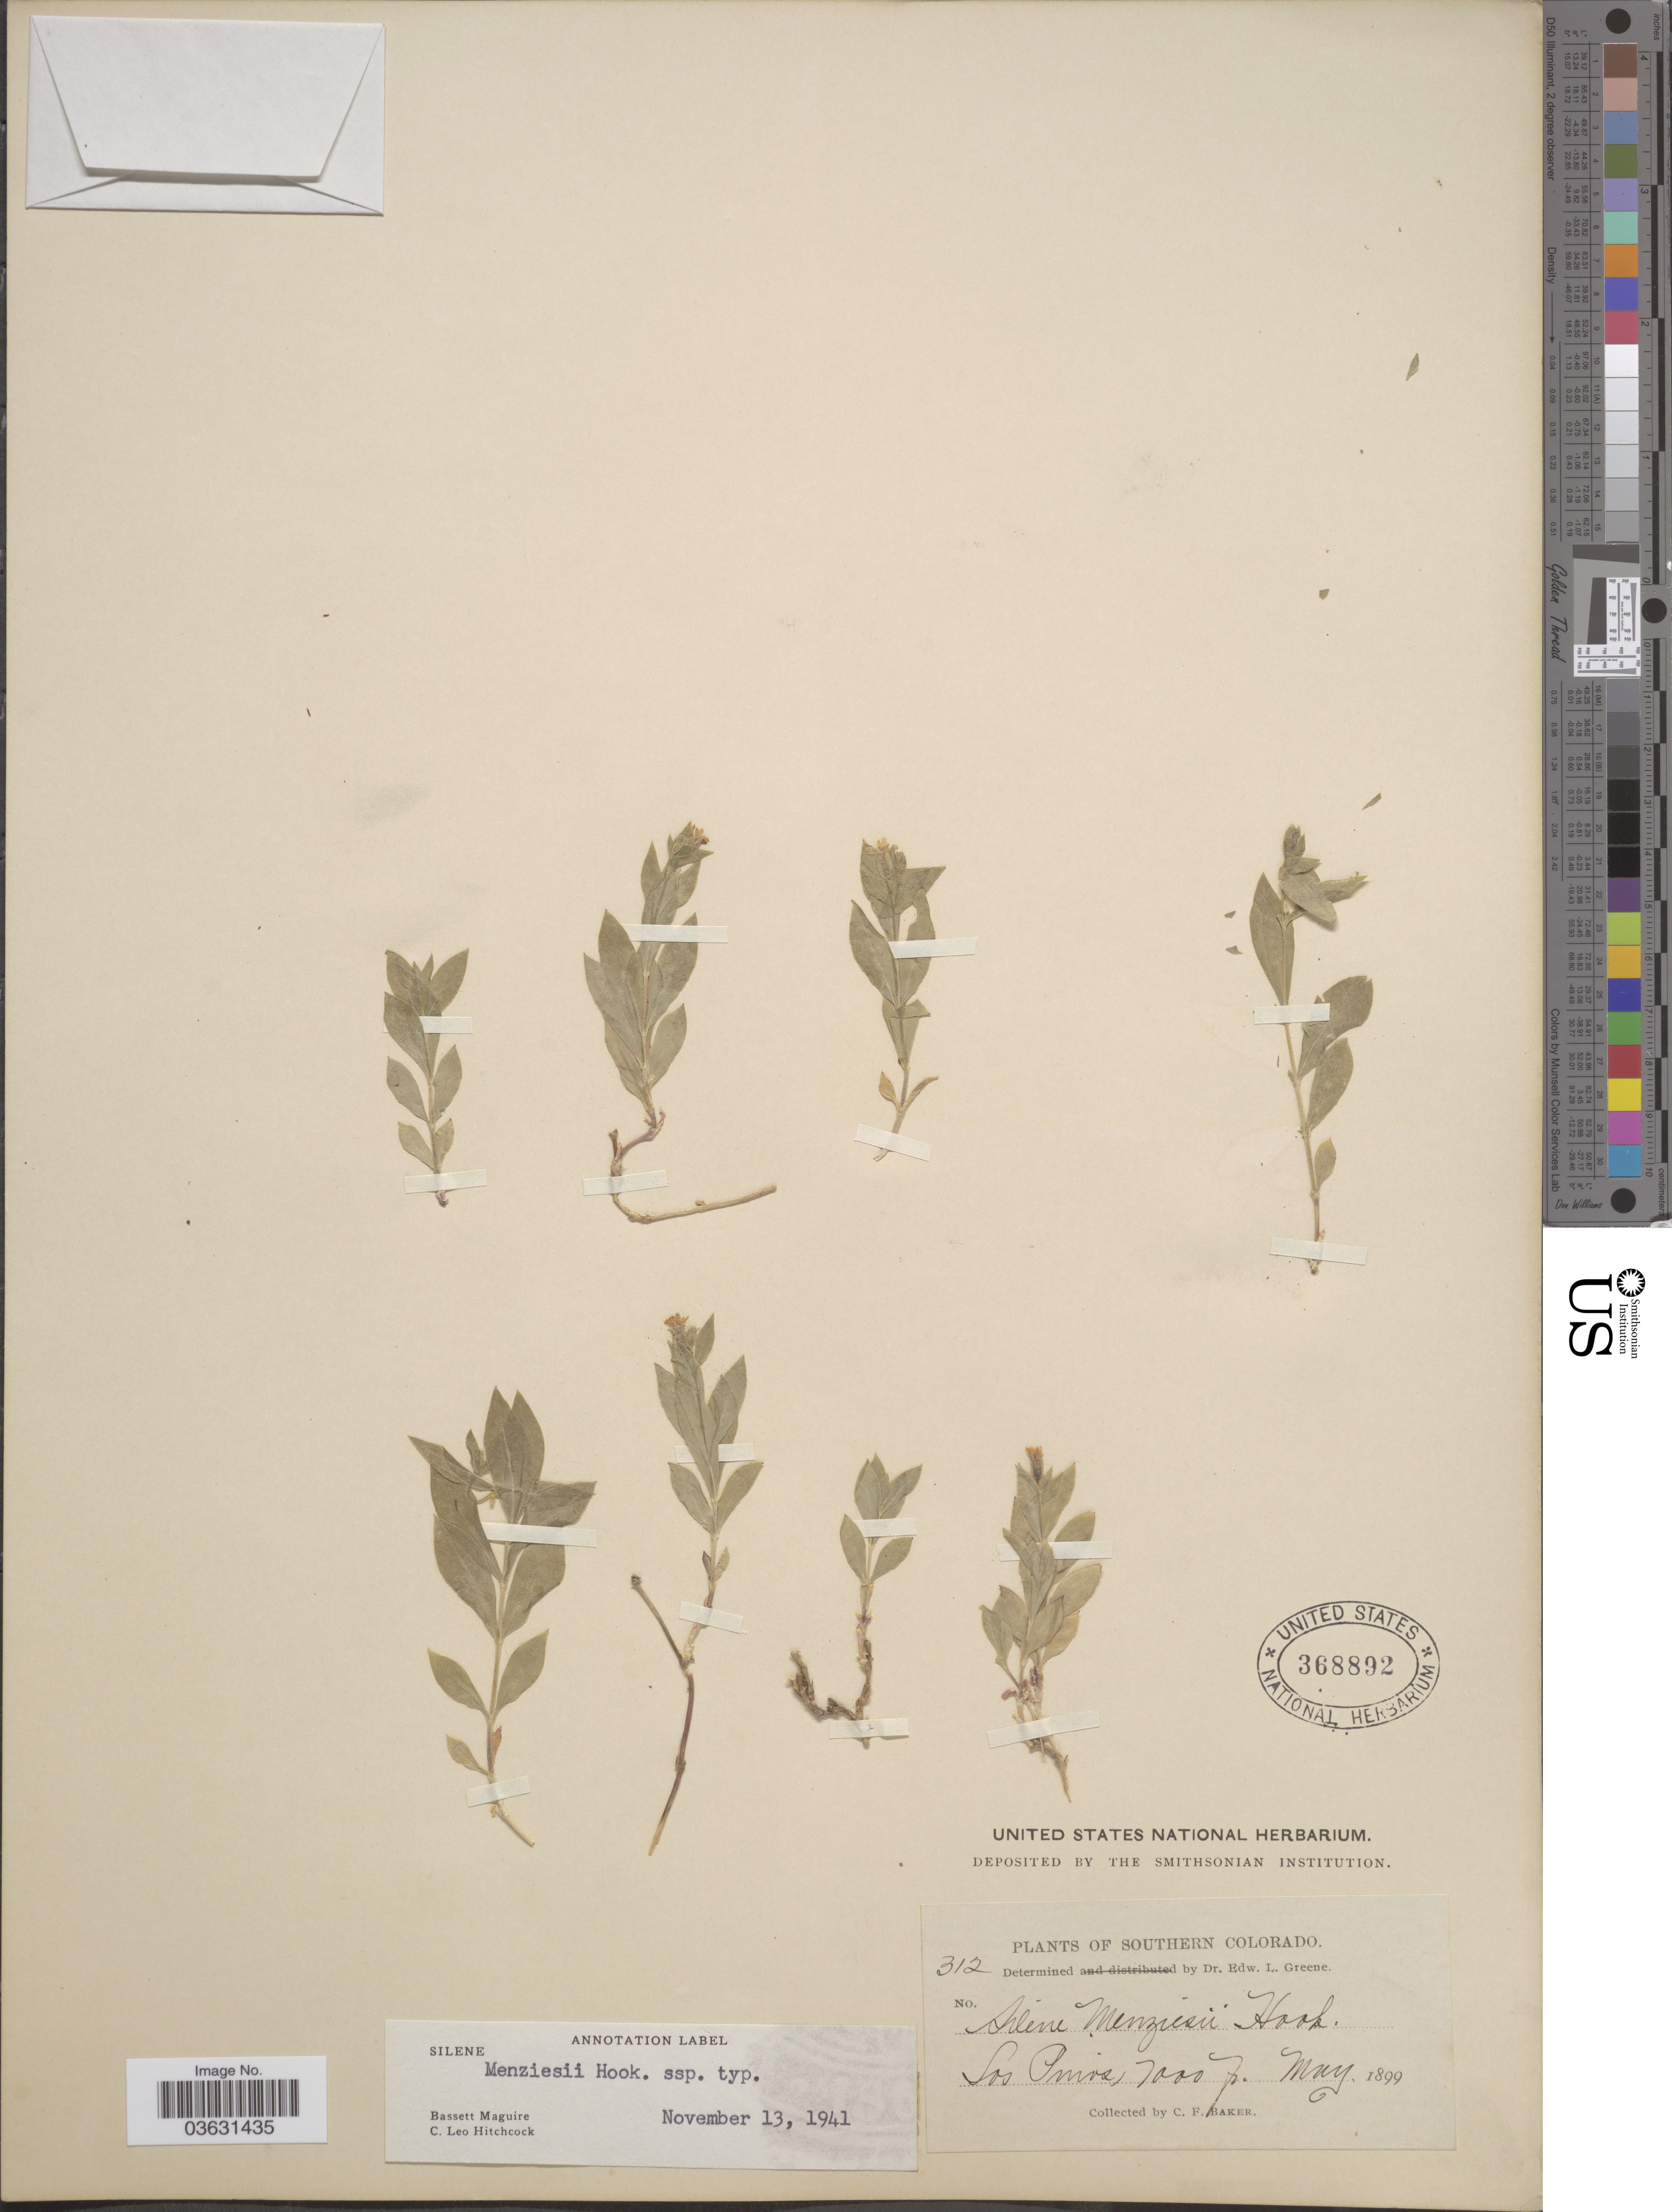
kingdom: Plantae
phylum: Tracheophyta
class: Magnoliopsida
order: Caryophyllales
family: Caryophyllaceae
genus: Silene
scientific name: Silene menziesii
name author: Hook.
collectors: C. F. Baker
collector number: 312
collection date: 1899-05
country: United States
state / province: Colorado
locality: Southern Colorado. Los Pinos.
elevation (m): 2134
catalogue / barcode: US 368892